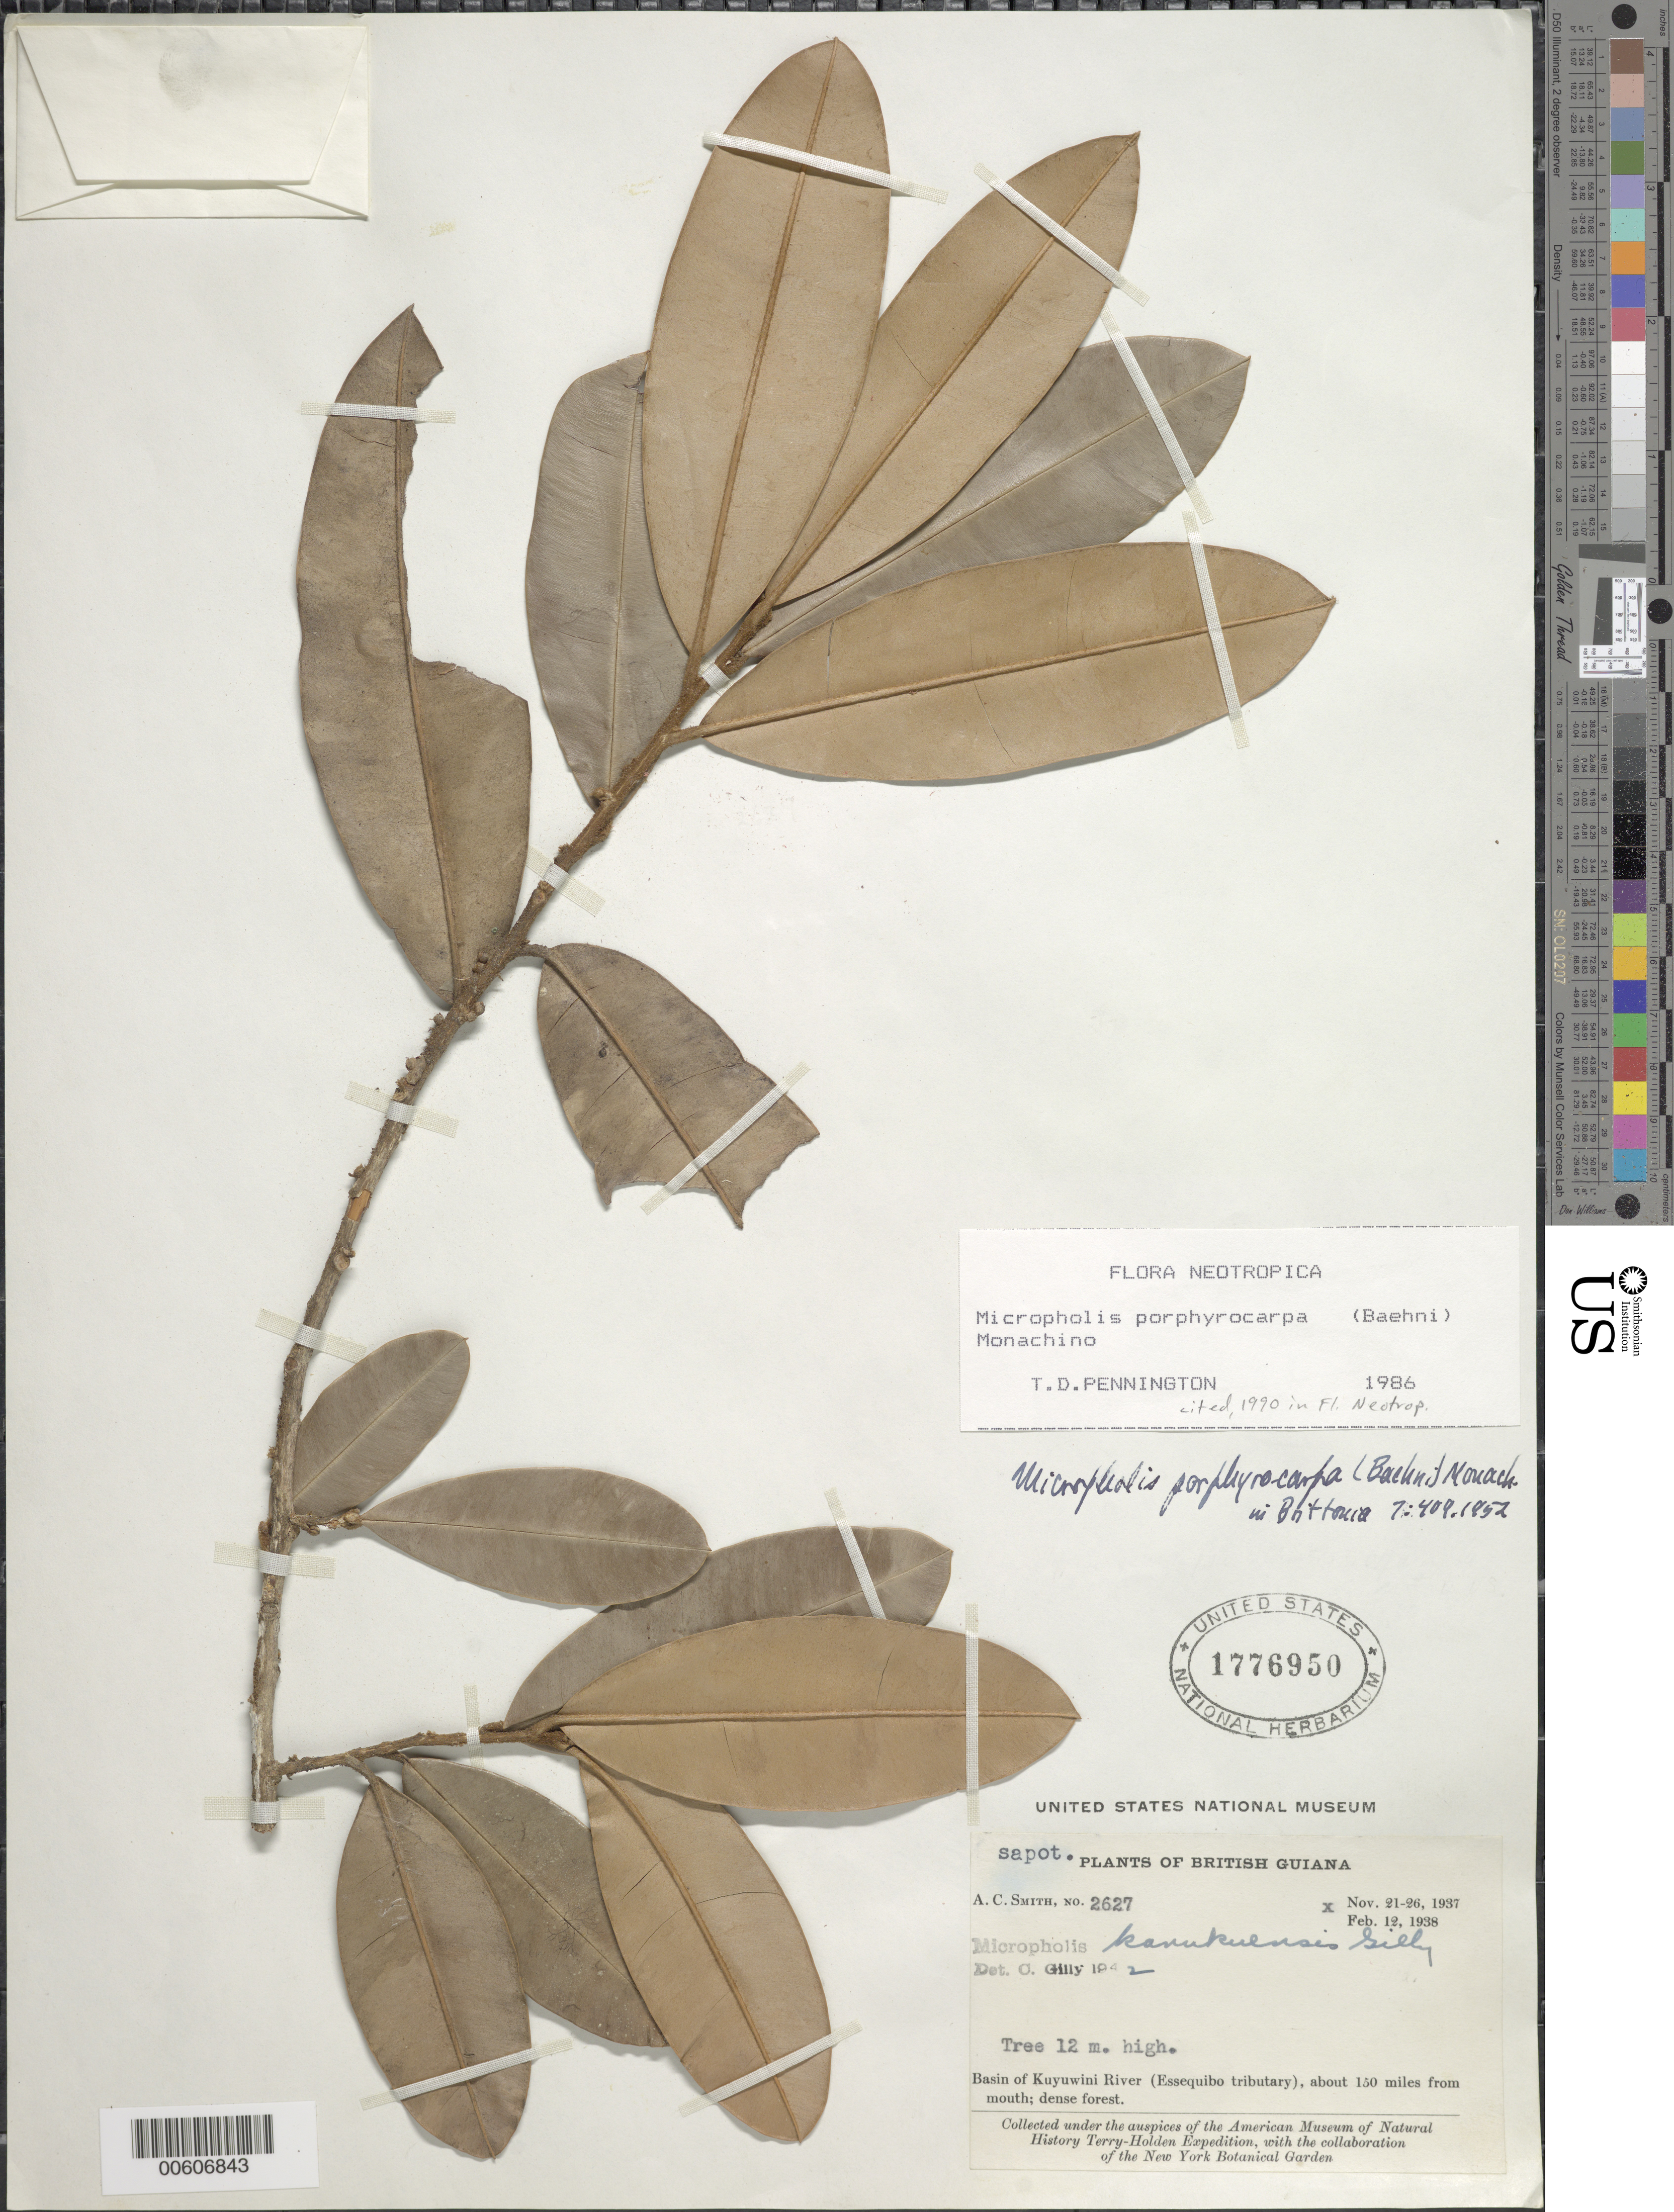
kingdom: Plantae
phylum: Tracheophyta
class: Magnoliopsida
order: Ericales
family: Sapotaceae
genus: Micropholis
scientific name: Micropholis porphyrocarpa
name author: (Baehni) Monach.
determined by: Pennington, T. D., (K)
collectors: A. C. Smith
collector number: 2627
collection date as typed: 21-Nov-37 to 26-Nov-37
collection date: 1937-11-21/1937-11-26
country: Guyana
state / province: U. Takutu-U. Essequibo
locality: Kuyuwini River Basin (Essequibo River tributary), about 150 mi. from mouth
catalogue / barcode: US 1776950